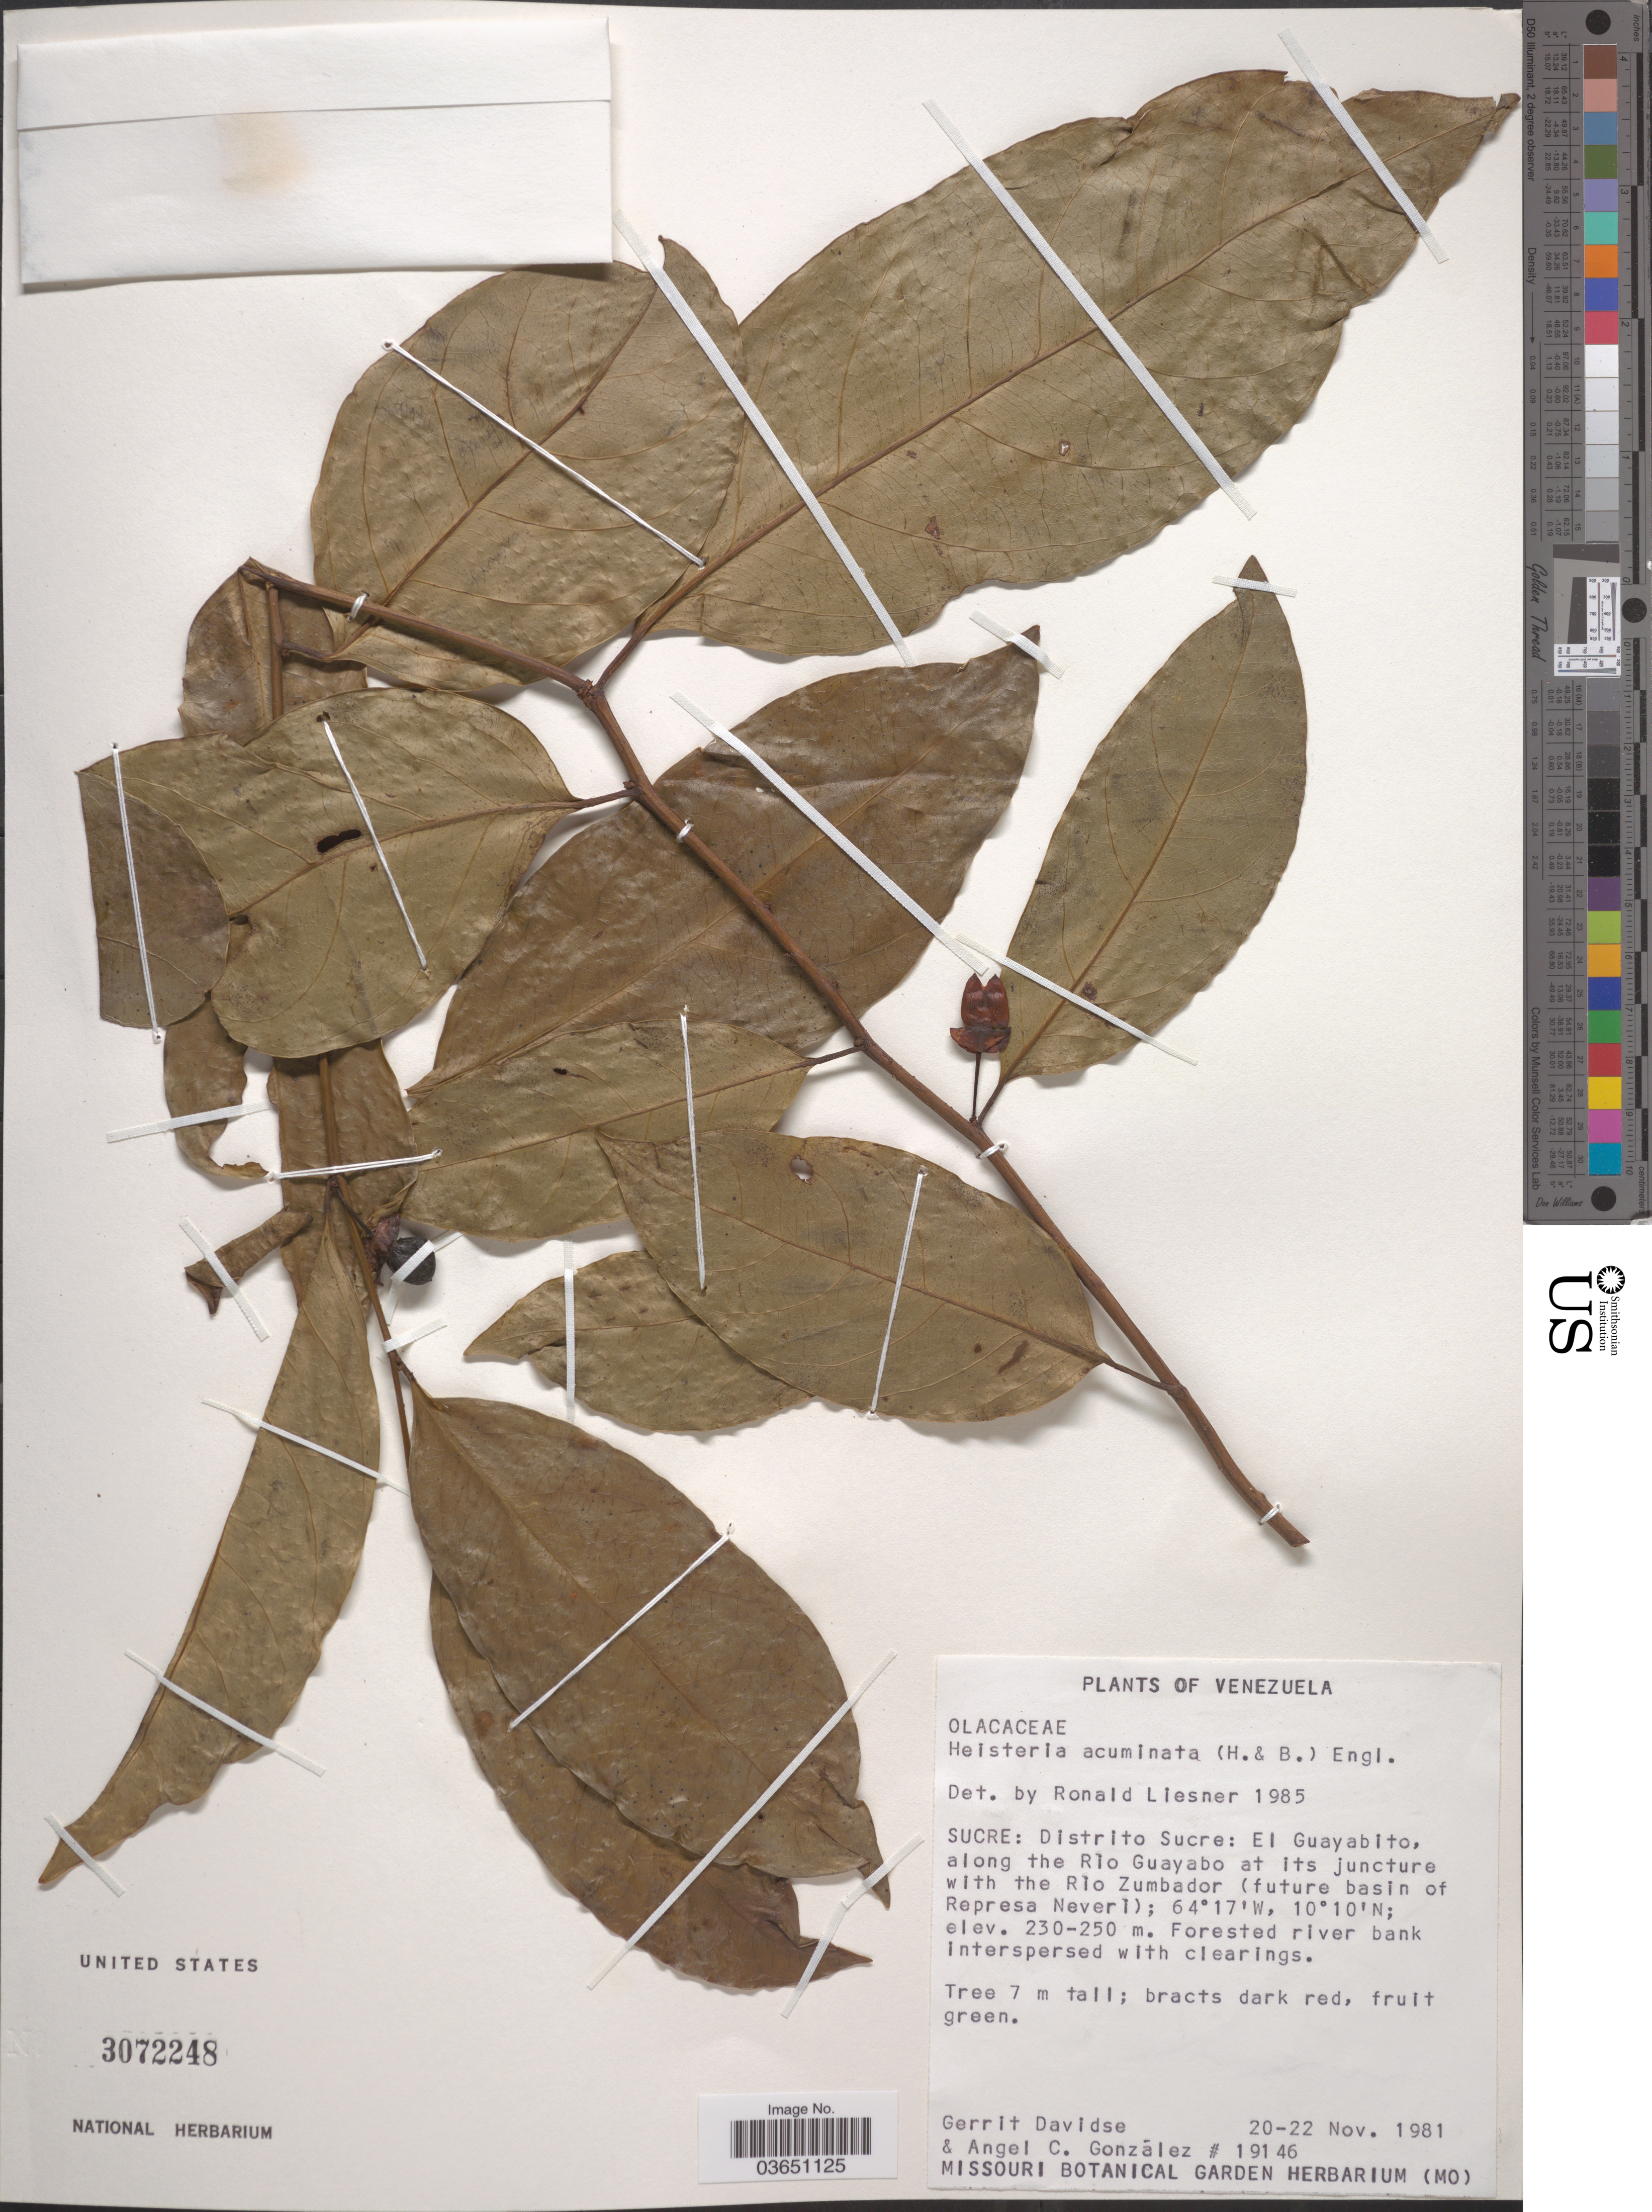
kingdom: Plantae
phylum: Tracheophyta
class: Magnoliopsida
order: Santalales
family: Erythropalaceae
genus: Heisteria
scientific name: Heisteria acuminata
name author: (Humb. & Bonpl.) Engl.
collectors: G. Davidse & A. C. González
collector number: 19146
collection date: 1981-11-20/1984-11-22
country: Venezuela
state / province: Sucre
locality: Distrito Sucre: El Guayabito, along the Rio Guayabo at its juncture with the Rio Zumbador (future basin of Represa Neveri). Forested river bank interspersed with clearings.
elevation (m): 230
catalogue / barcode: US 3072248